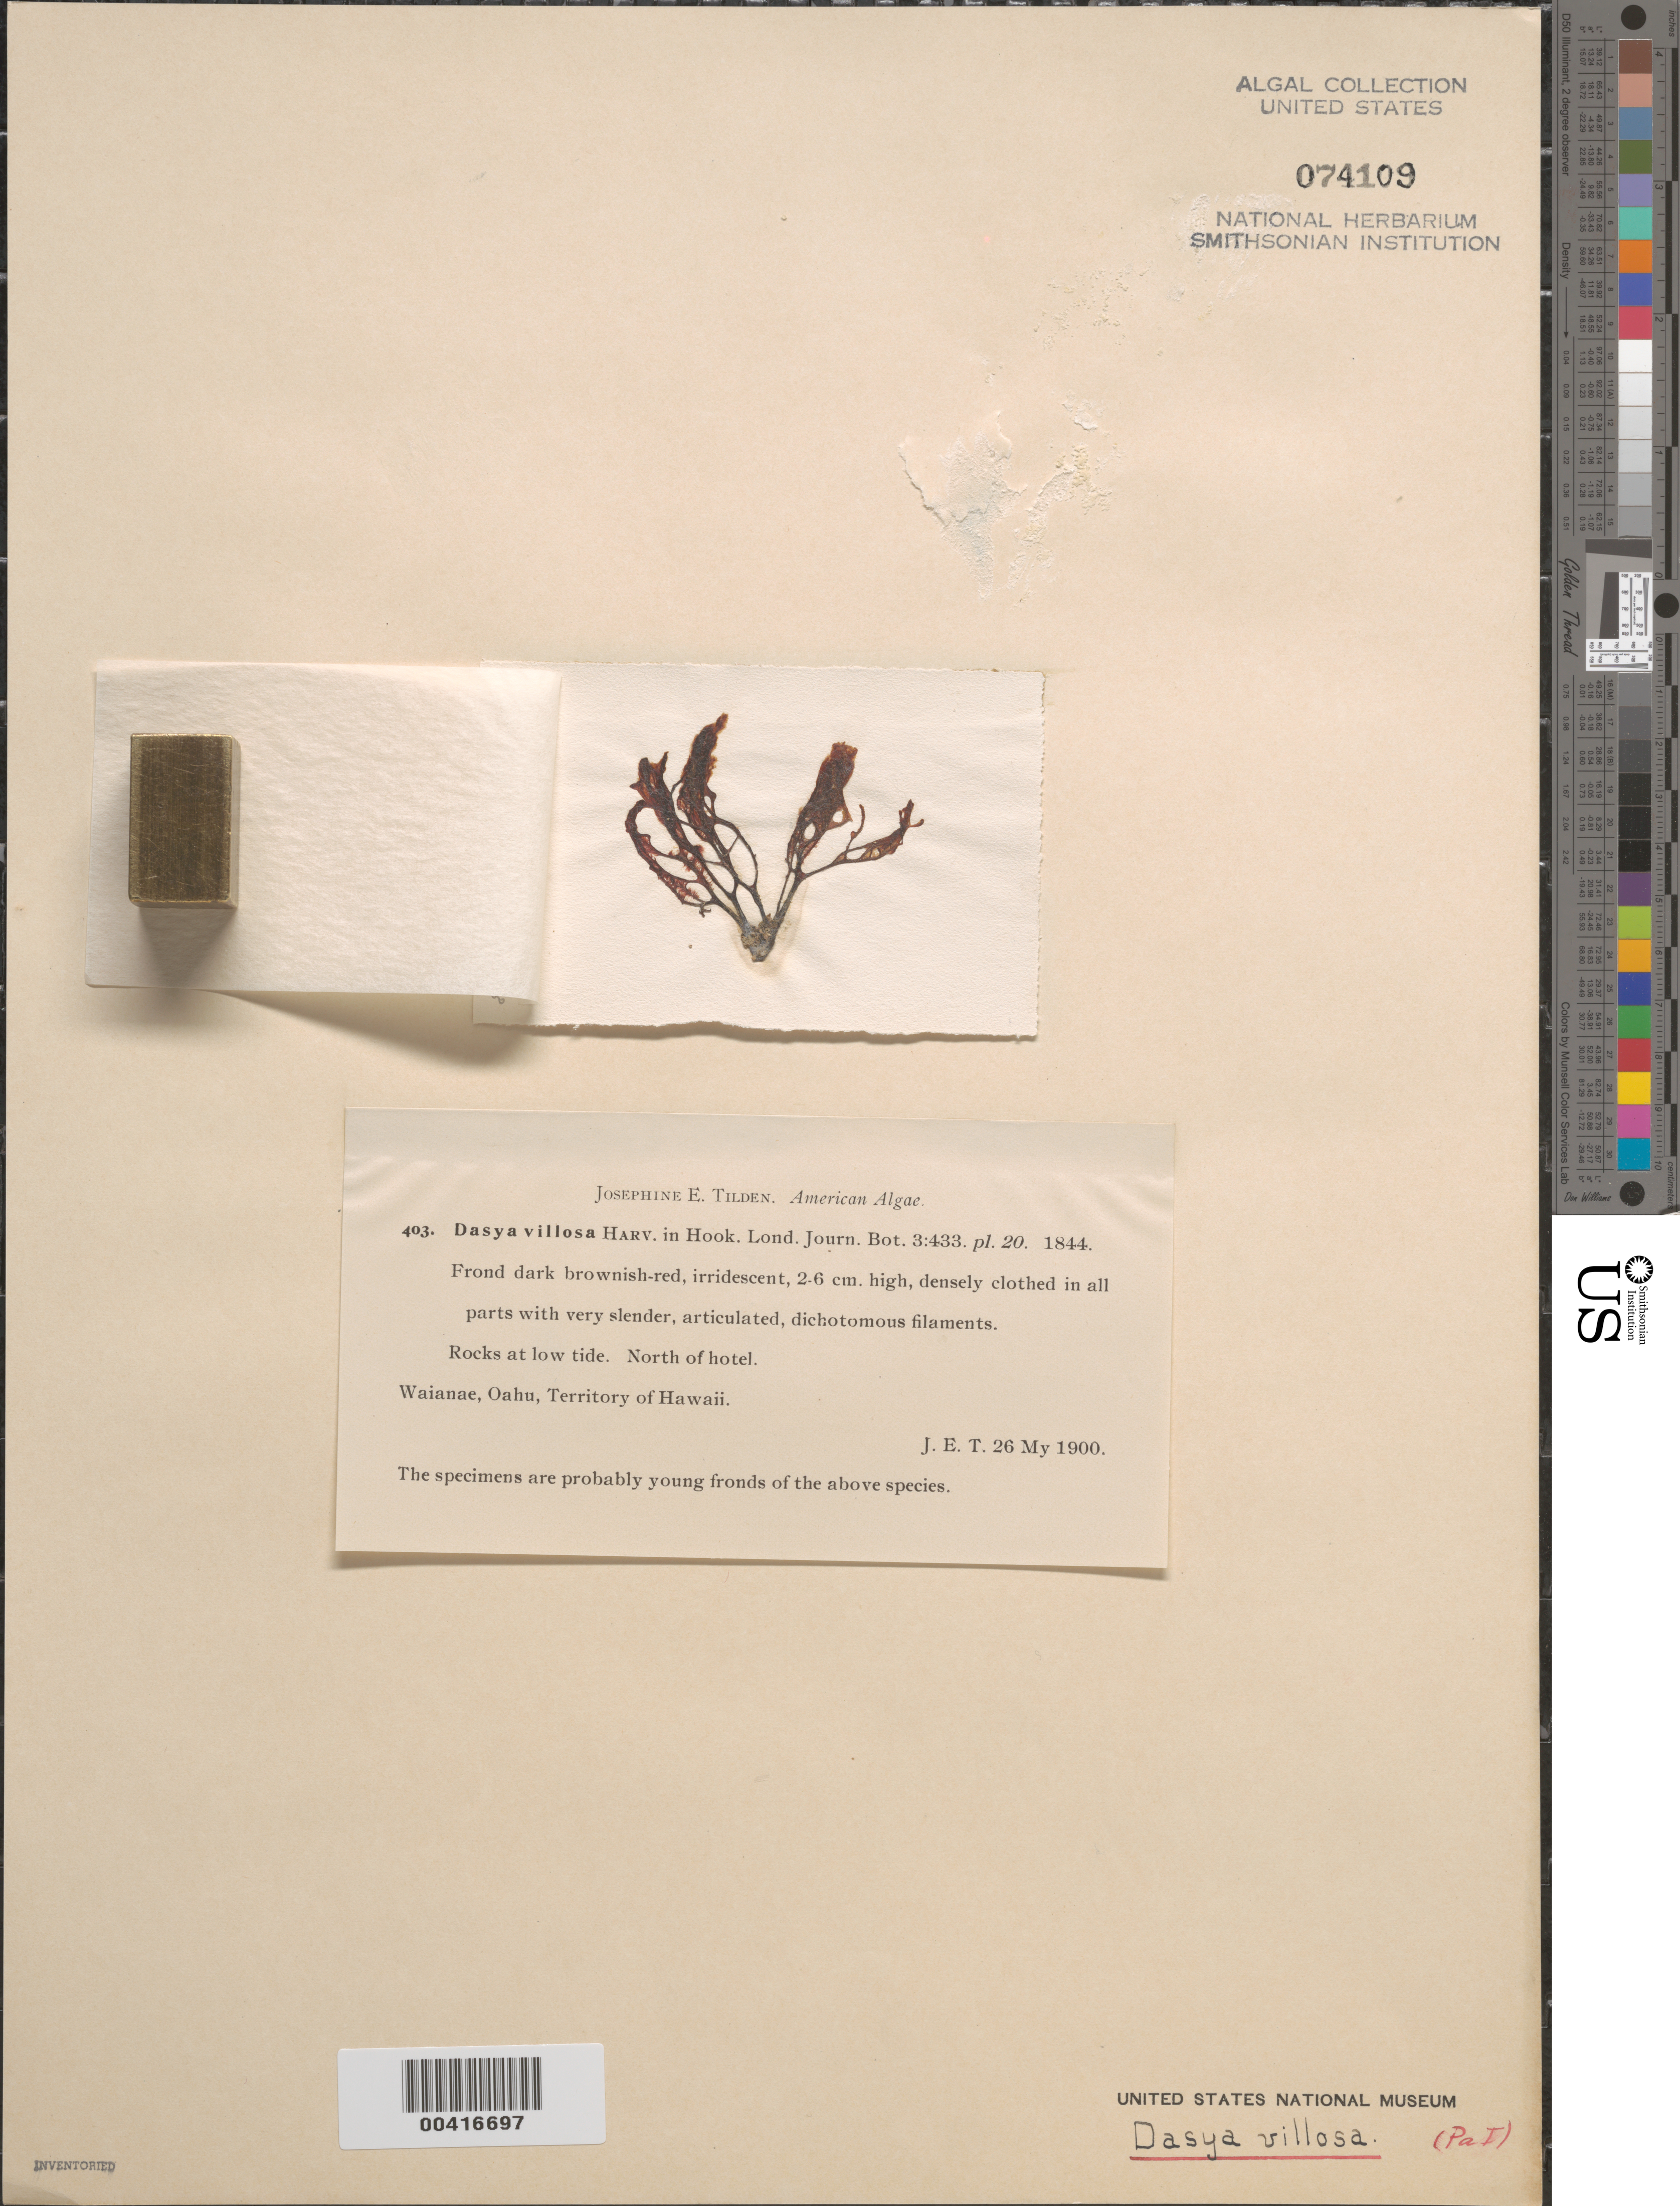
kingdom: Plantae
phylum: Rhodophyta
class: Florideophyceae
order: Ceramiales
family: Dasyaceae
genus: Dasya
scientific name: Dasya villosa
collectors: J. E. Tilden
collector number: JET 403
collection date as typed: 26 May 1900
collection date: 1900-05-26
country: United States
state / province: Hawaii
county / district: Honolulu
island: Oahu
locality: Waianae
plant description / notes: Tilden, American Algae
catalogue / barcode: US 74109